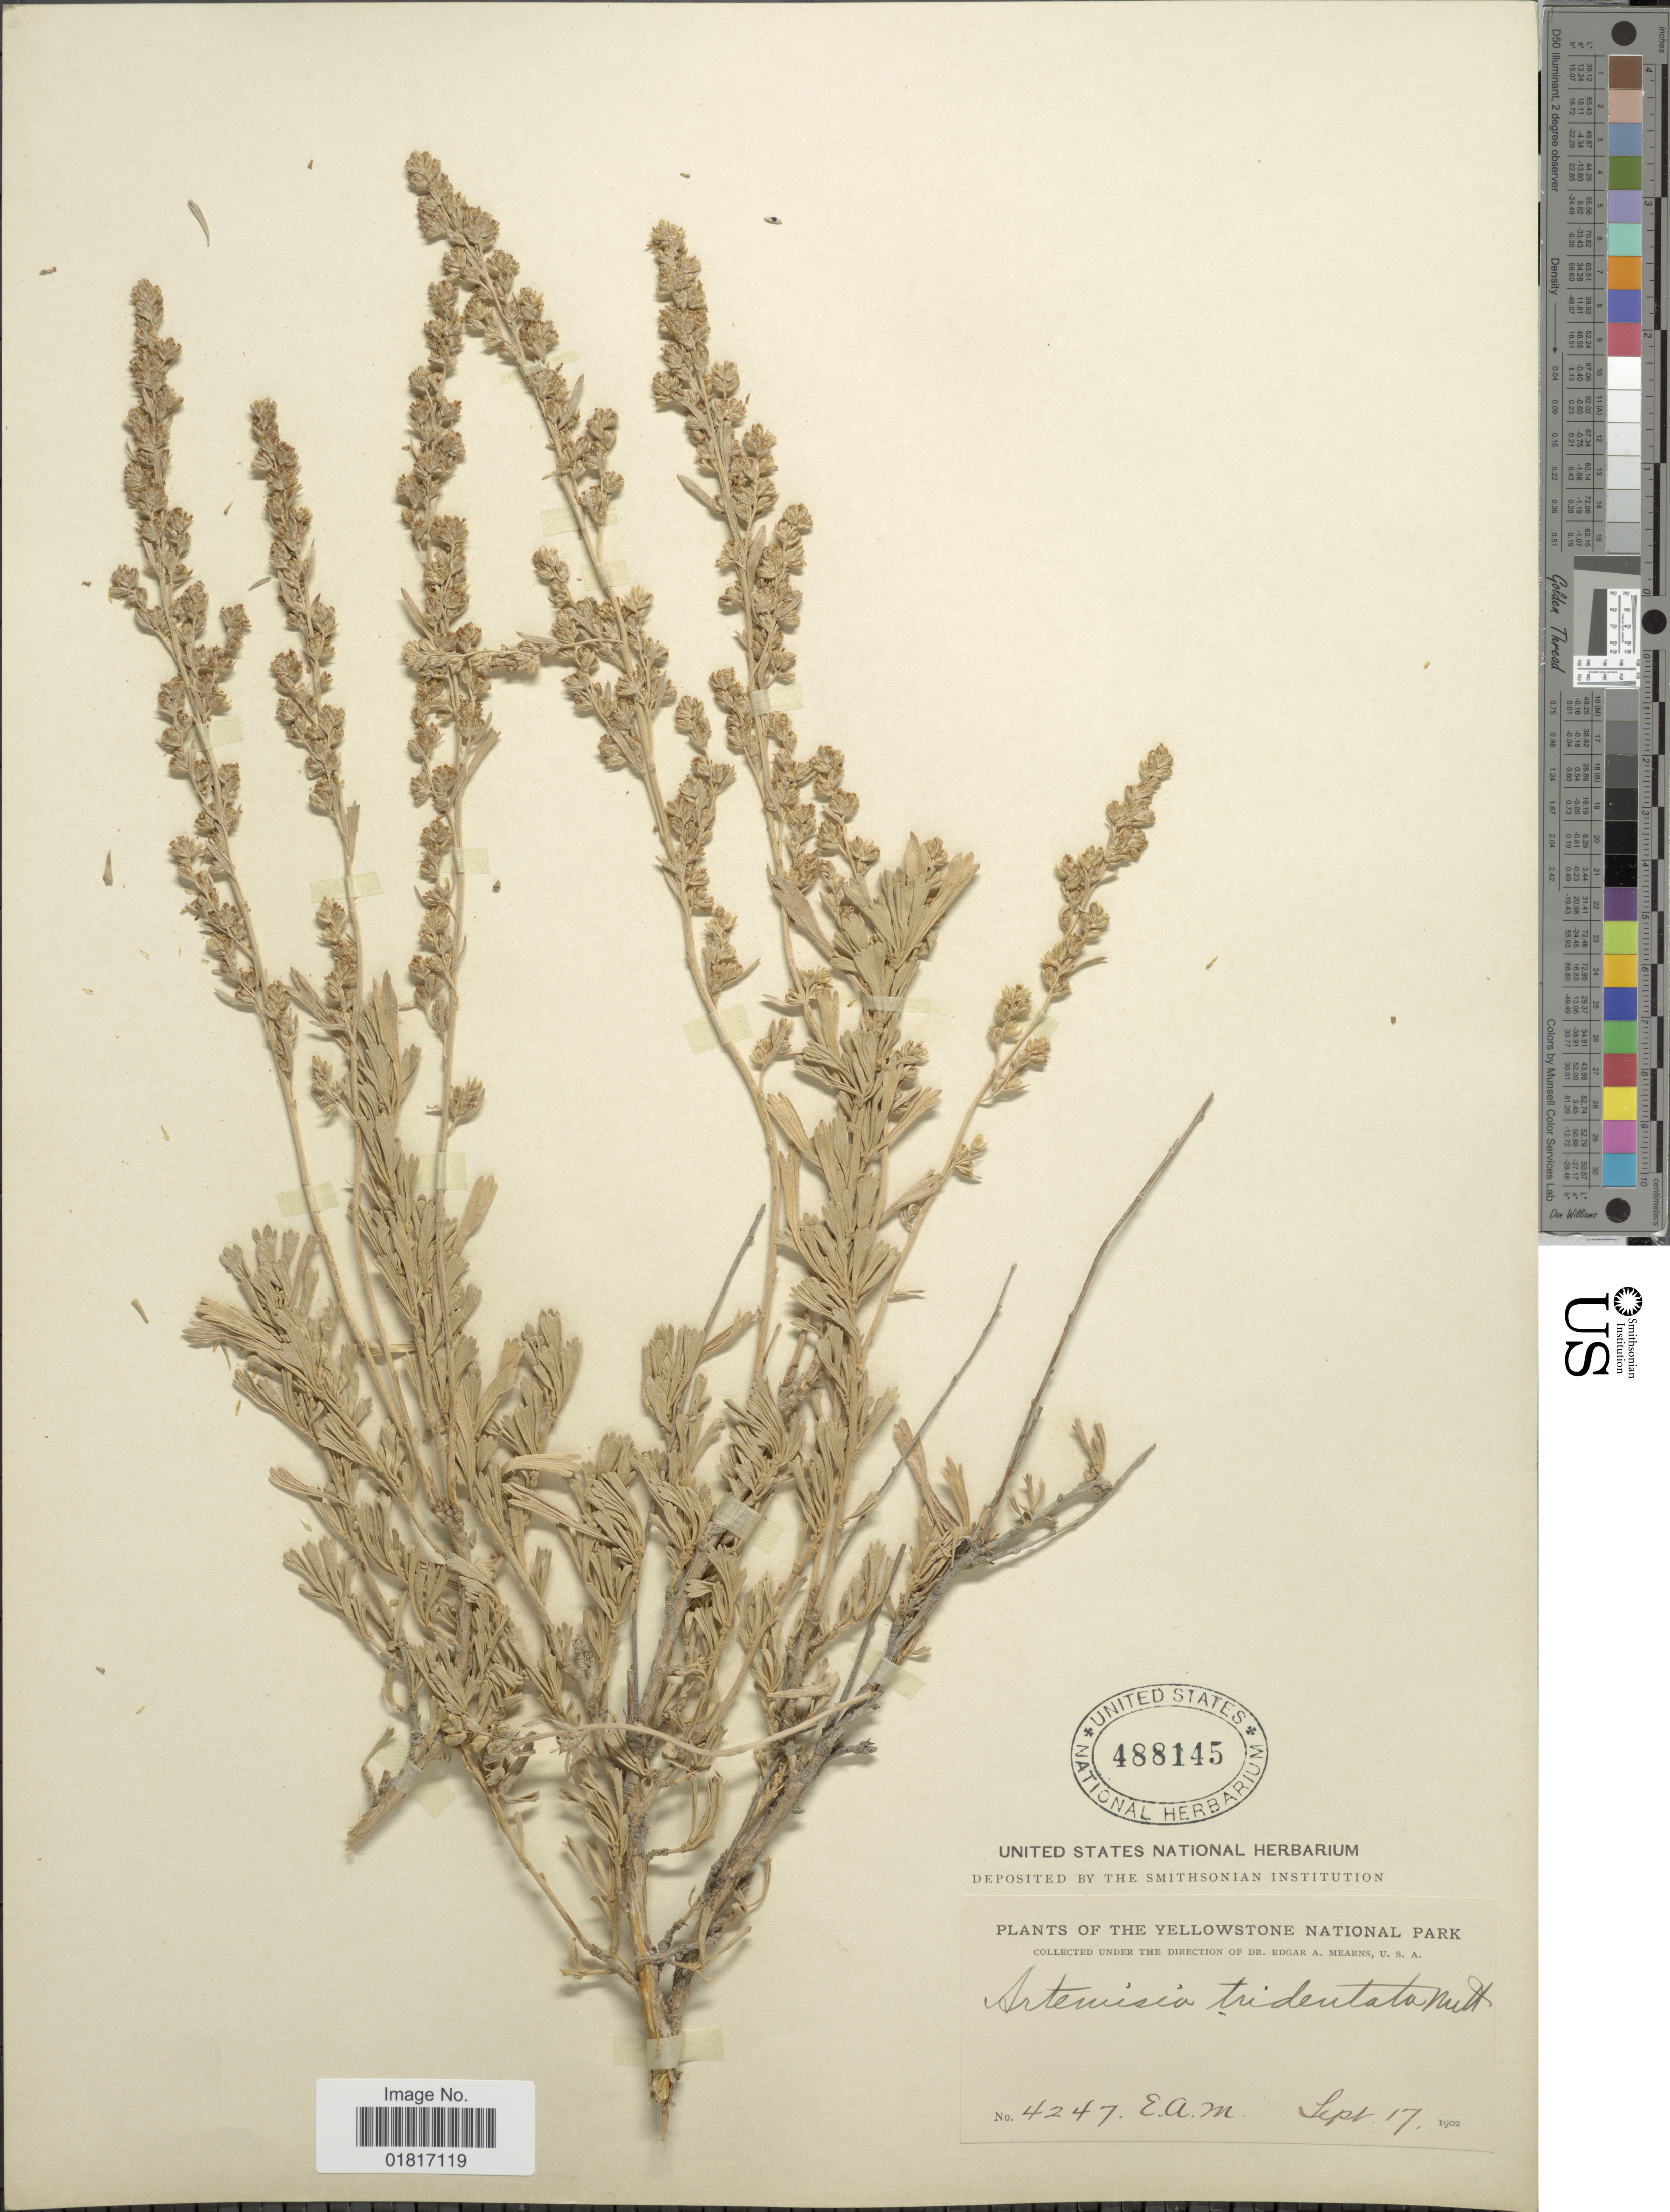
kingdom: Plantae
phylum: Tracheophyta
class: Magnoliopsida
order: Asterales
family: Asteraceae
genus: Artemisia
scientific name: Artemisia tridentata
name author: Nutt.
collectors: E. A. Mearns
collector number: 4247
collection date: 1902-09-17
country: United States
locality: The Yellowstone National Park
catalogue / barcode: US 488145